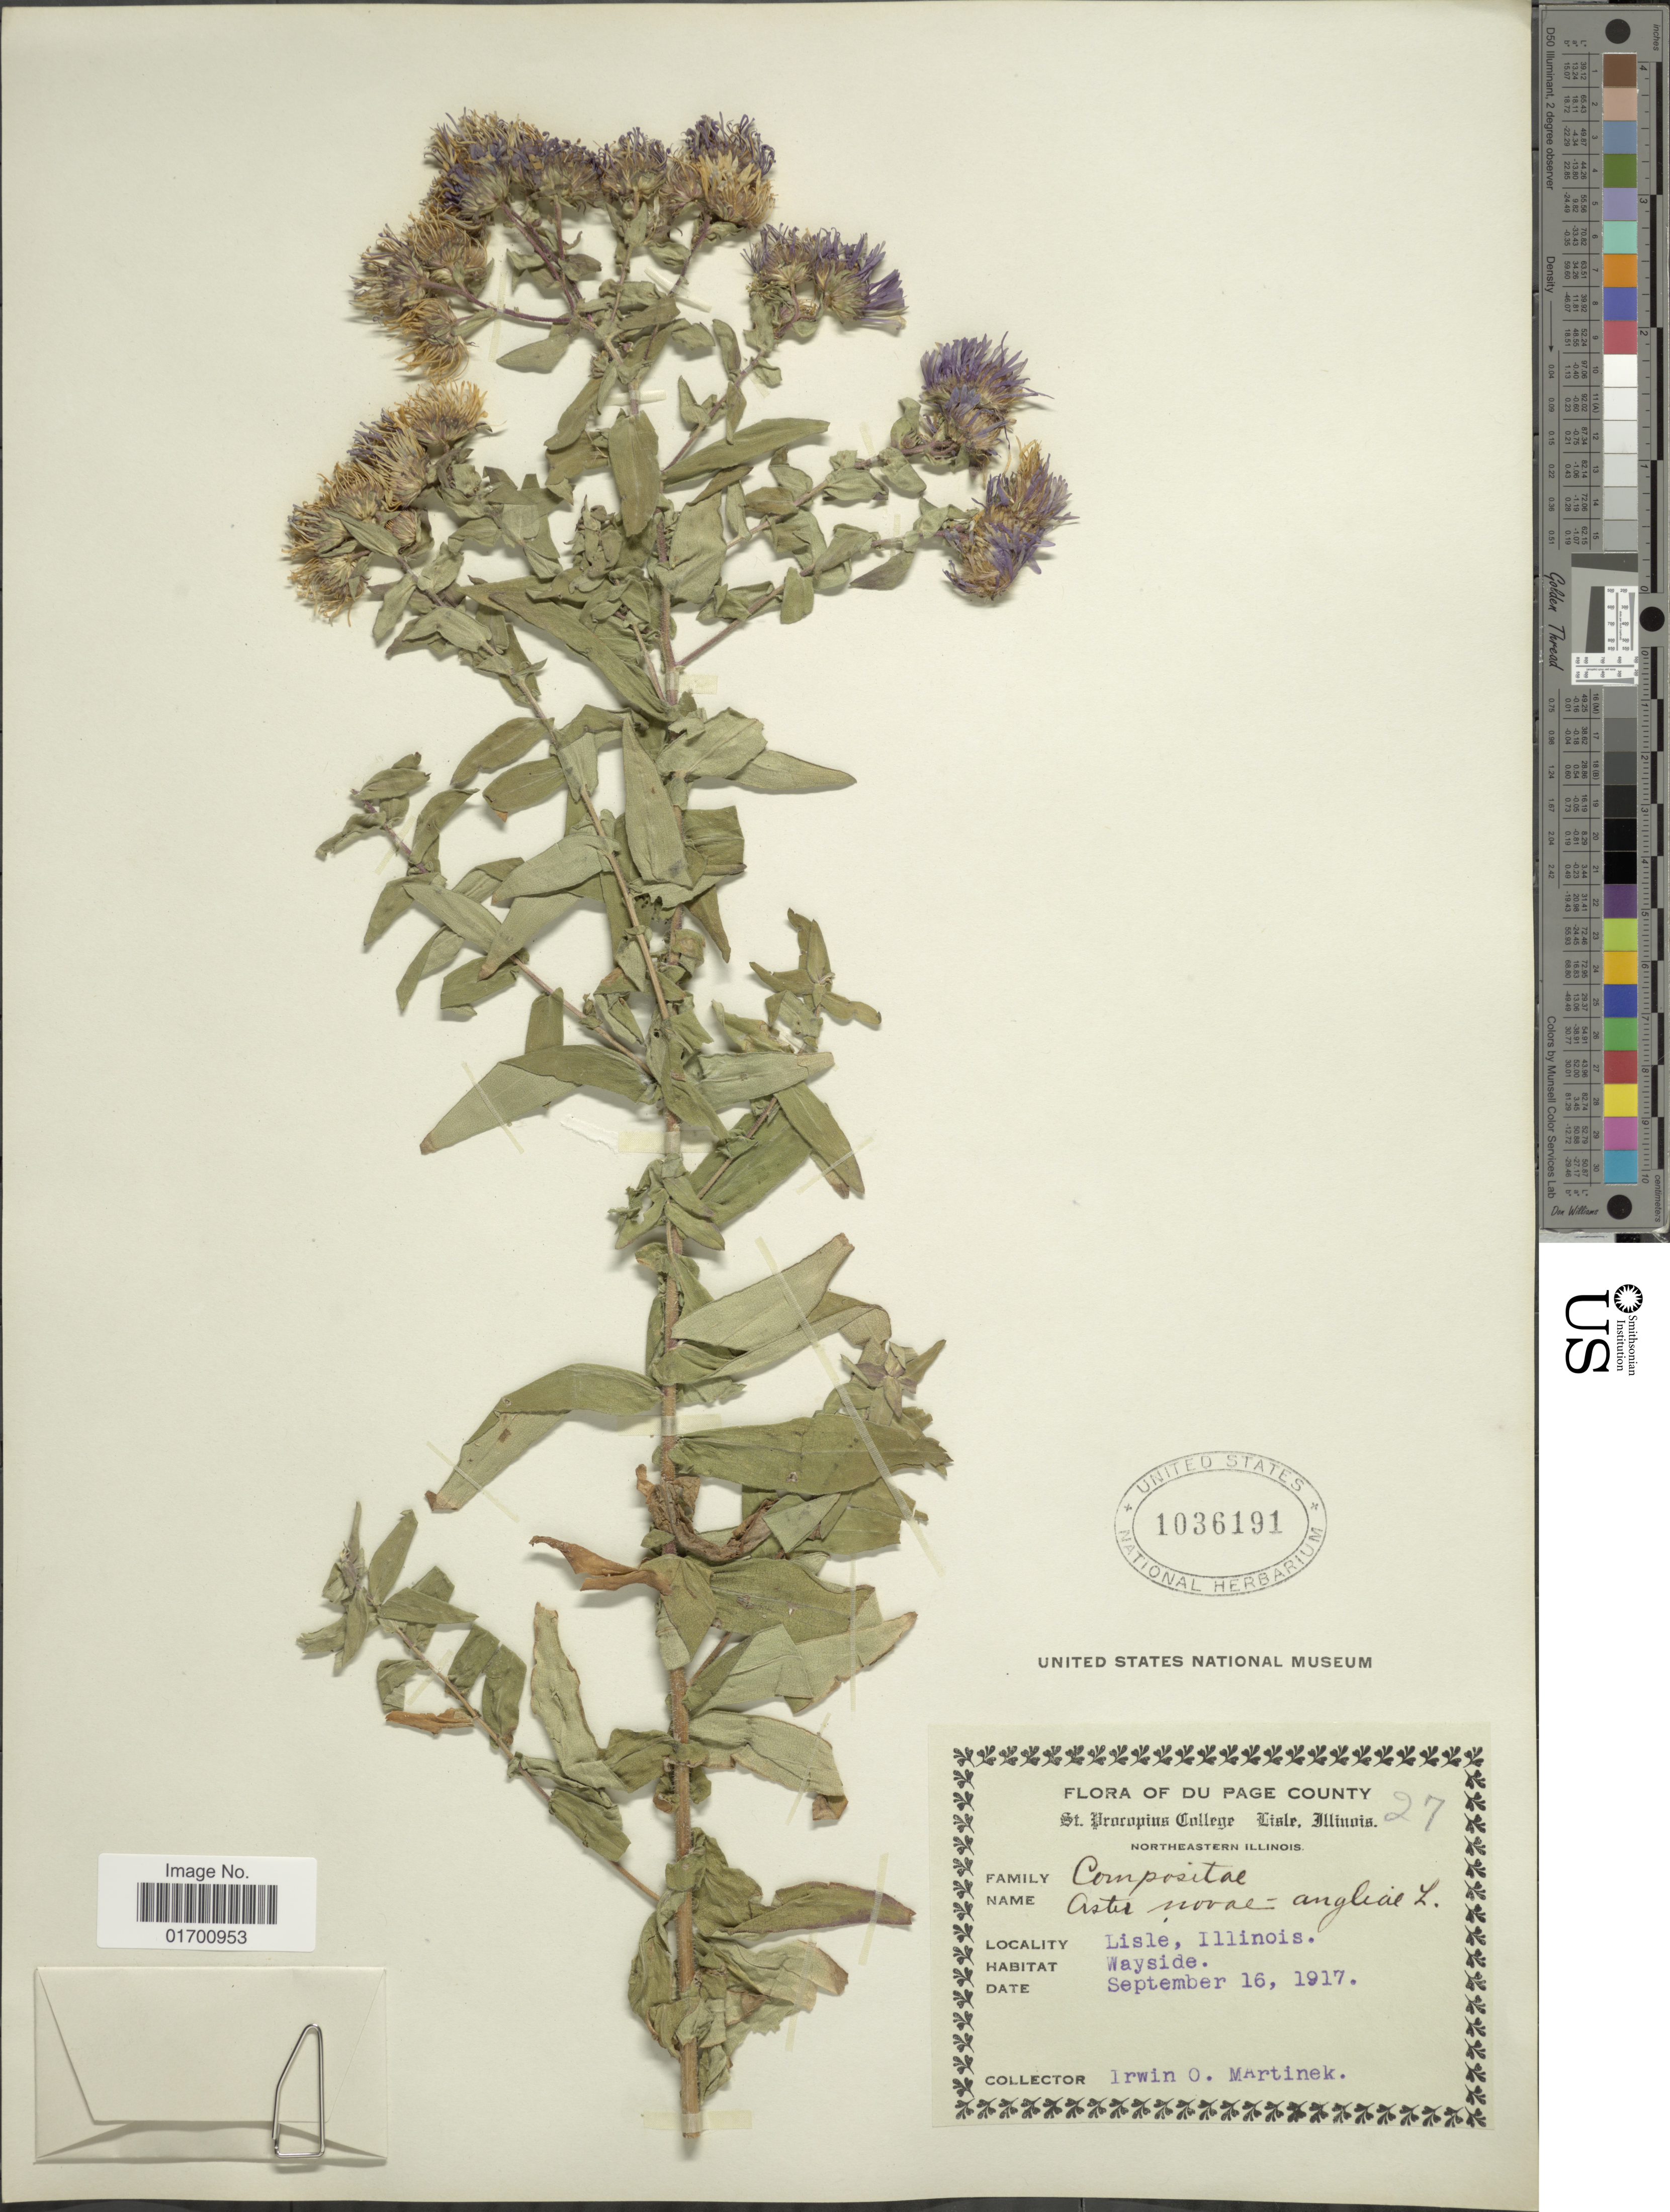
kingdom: Plantae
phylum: Tracheophyta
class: Magnoliopsida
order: Asterales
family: Asteraceae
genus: Symphyotrichum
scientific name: Symphyotrichum novae-angliae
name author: (L.) G.L. Nesom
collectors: I. Martinek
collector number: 27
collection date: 1917-09-16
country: United States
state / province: Illinois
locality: Lisle. Wayside. Du Page County.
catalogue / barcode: US 1036191